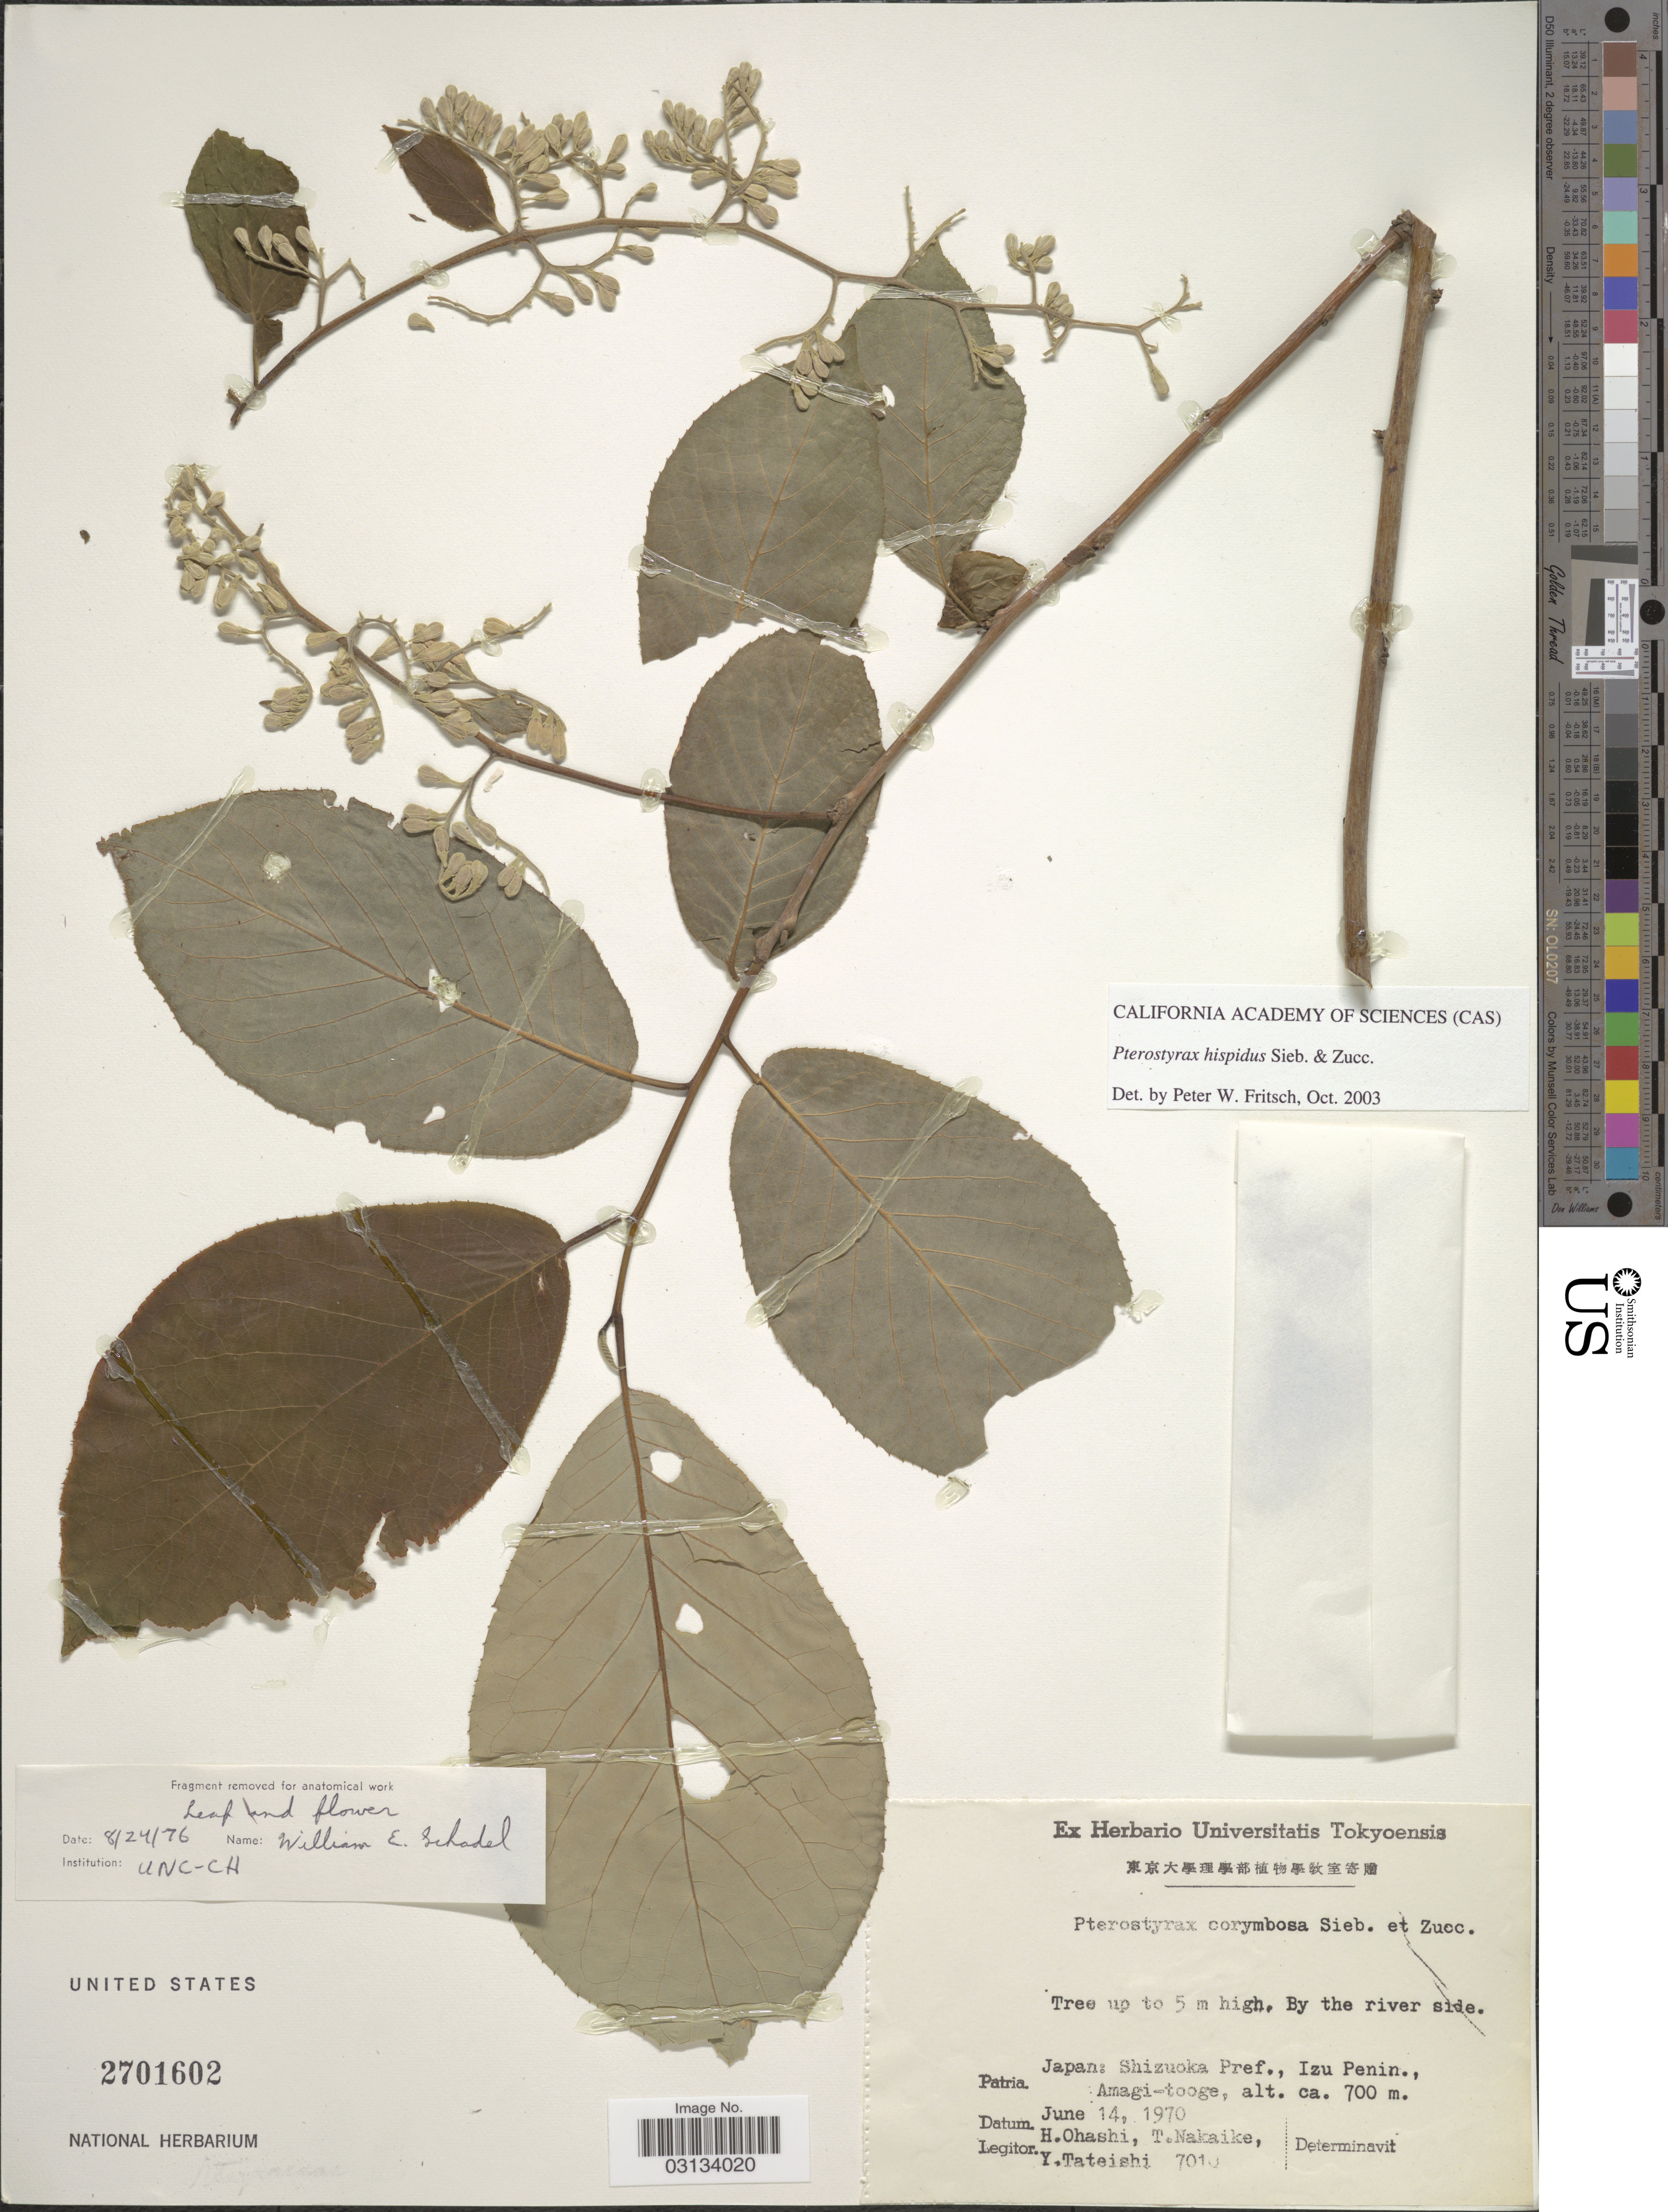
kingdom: Plantae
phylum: Tracheophyta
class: Magnoliopsida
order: Ericales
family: Styracaceae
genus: Pterostyrax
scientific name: Pterostyrax hispidus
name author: Siebold & Zucc.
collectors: H. Ohashi, T. Nakaike & Y. Tateishi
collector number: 7010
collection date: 1970-06-14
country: Japan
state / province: Sizuoka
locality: Shizuoka Pref., Izu Penin., Amagi-tooge.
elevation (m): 700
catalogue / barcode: US 2701602